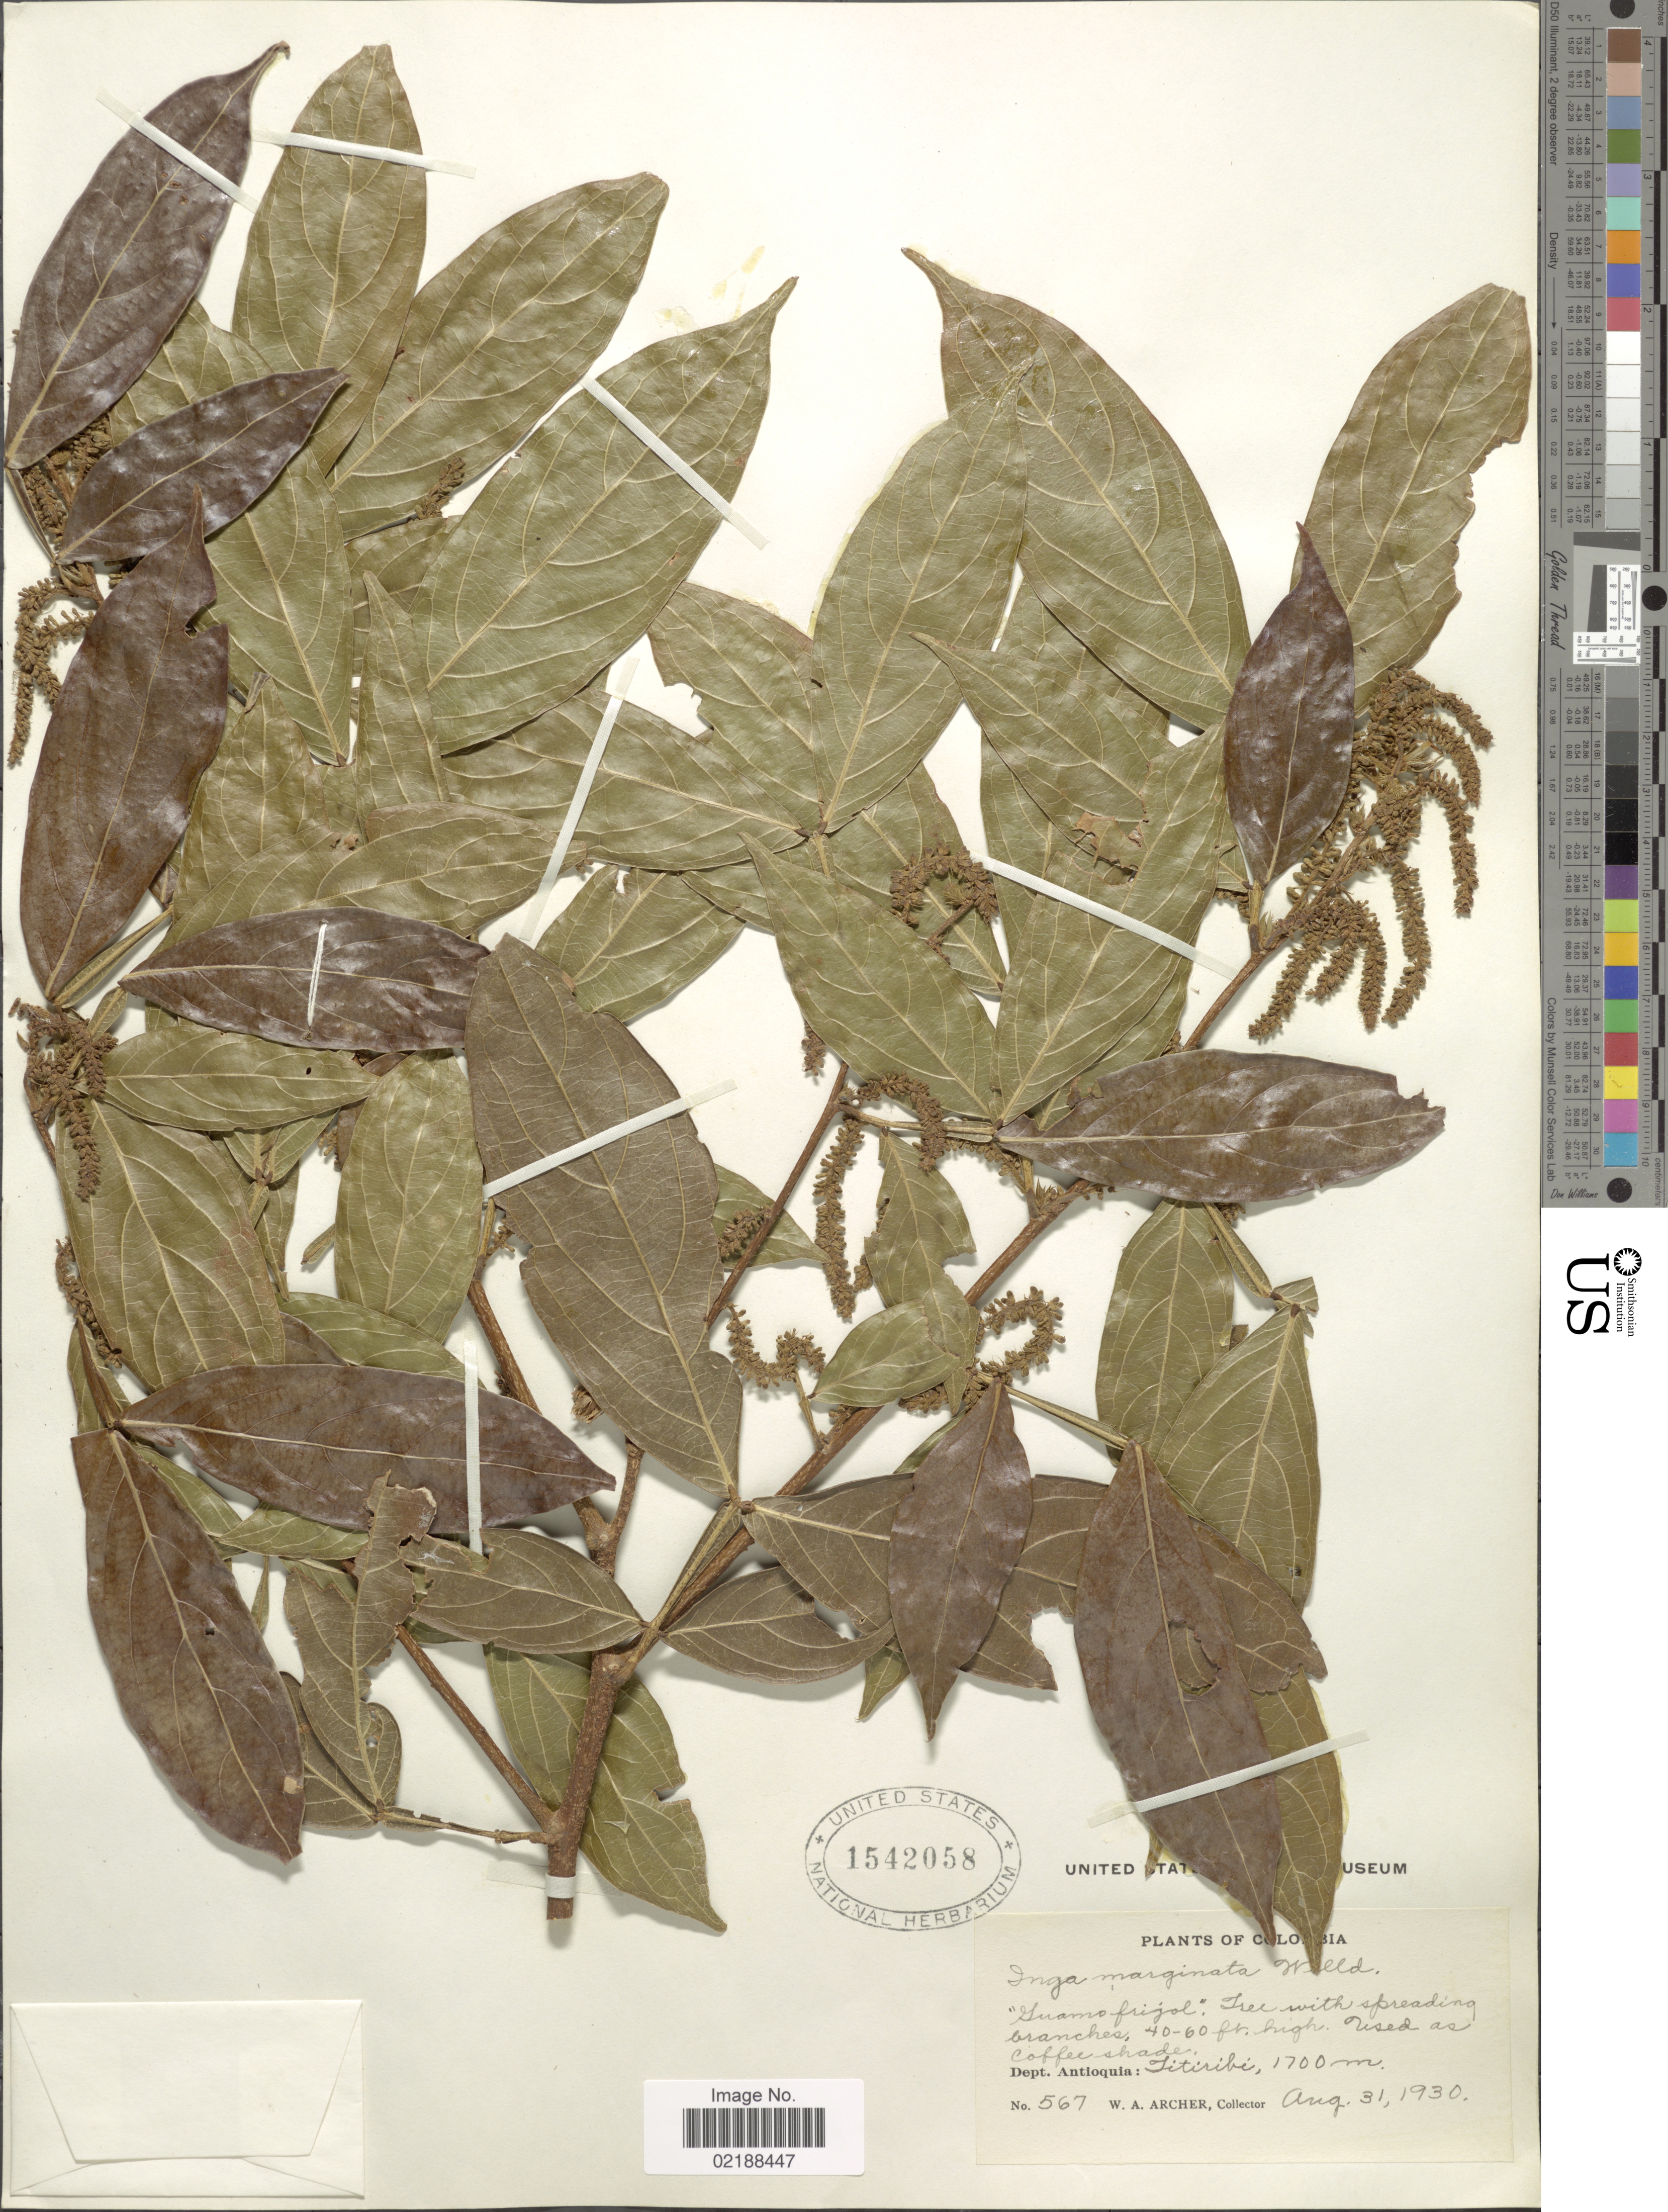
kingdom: Plantae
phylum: Tracheophyta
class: Magnoliopsida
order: Fabales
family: Fabaceae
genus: Inga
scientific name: Inga marginata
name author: Willd.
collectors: W. A. Archer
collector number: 567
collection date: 1930-08-31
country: Colombia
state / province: Antioquia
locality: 'Guamofrijol', Dept. Antioquia: Titiribi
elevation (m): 1700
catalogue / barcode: US 1542058